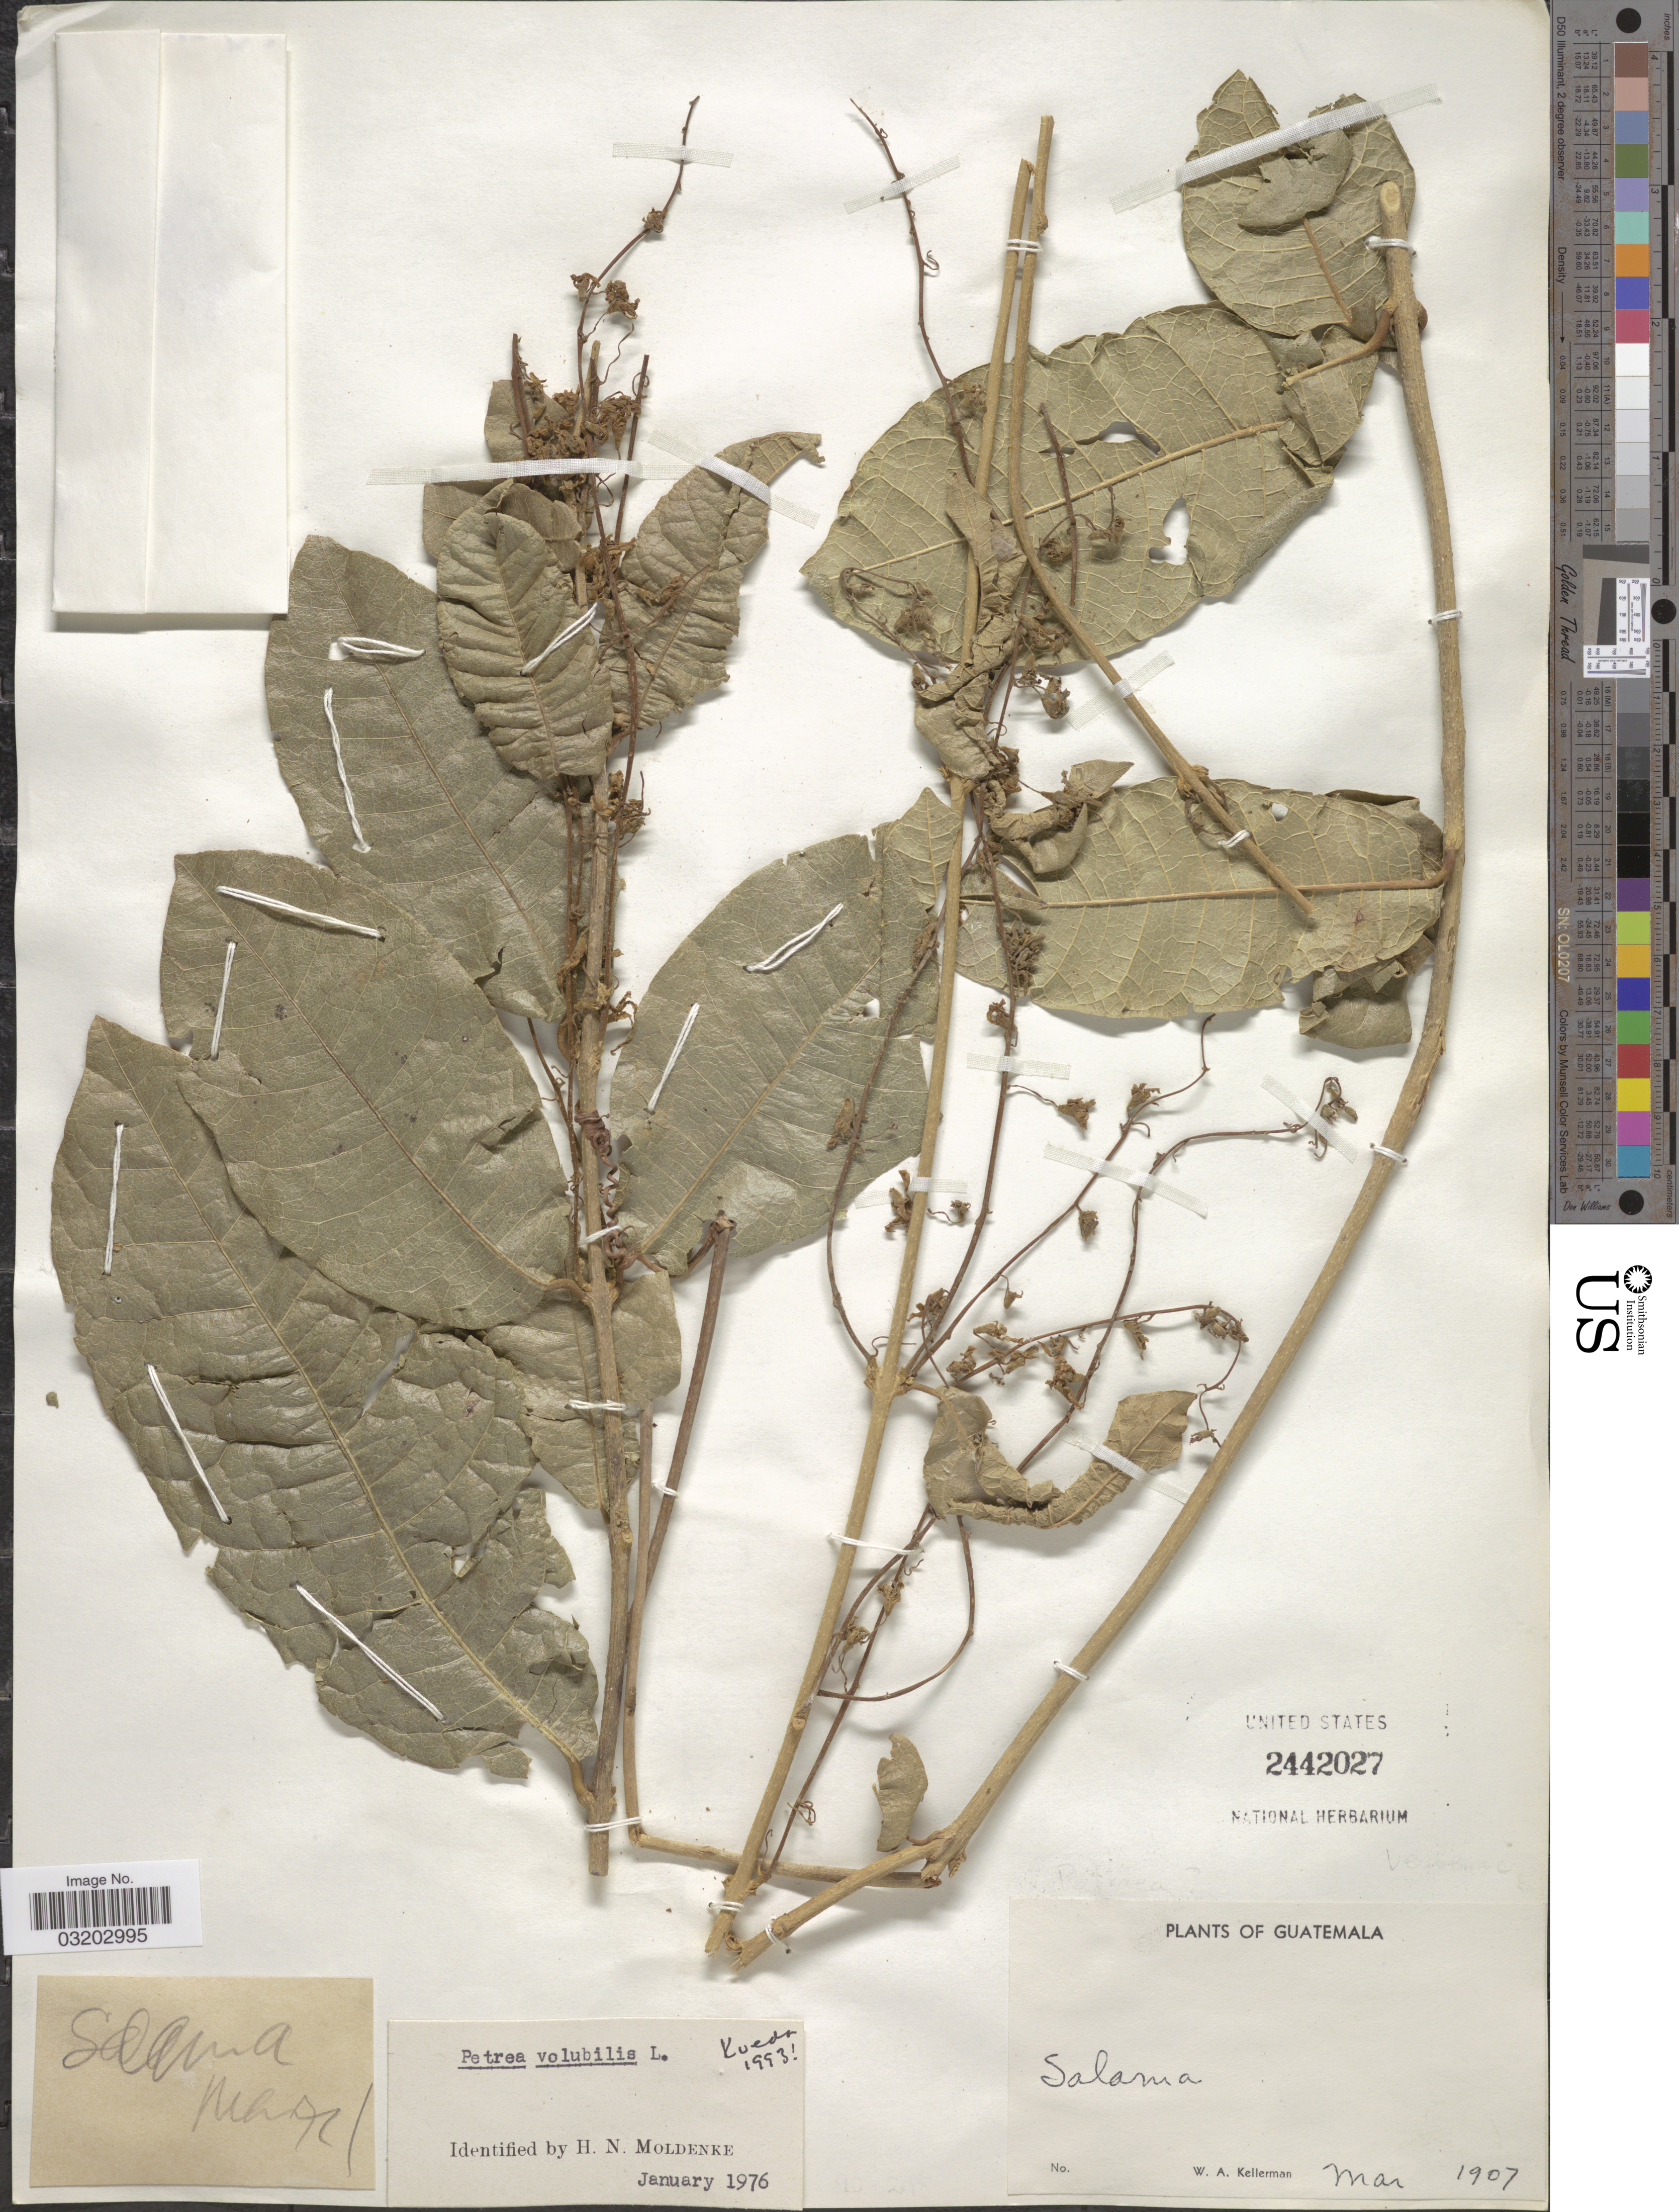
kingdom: Plantae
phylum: Tracheophyta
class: Magnoliopsida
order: Lamiales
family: Verbenaceae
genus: Petrea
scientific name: Petrea volubilis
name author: L.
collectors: W. Kellerman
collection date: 1907-03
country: Guatemala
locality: Salama.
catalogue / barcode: US 2442027